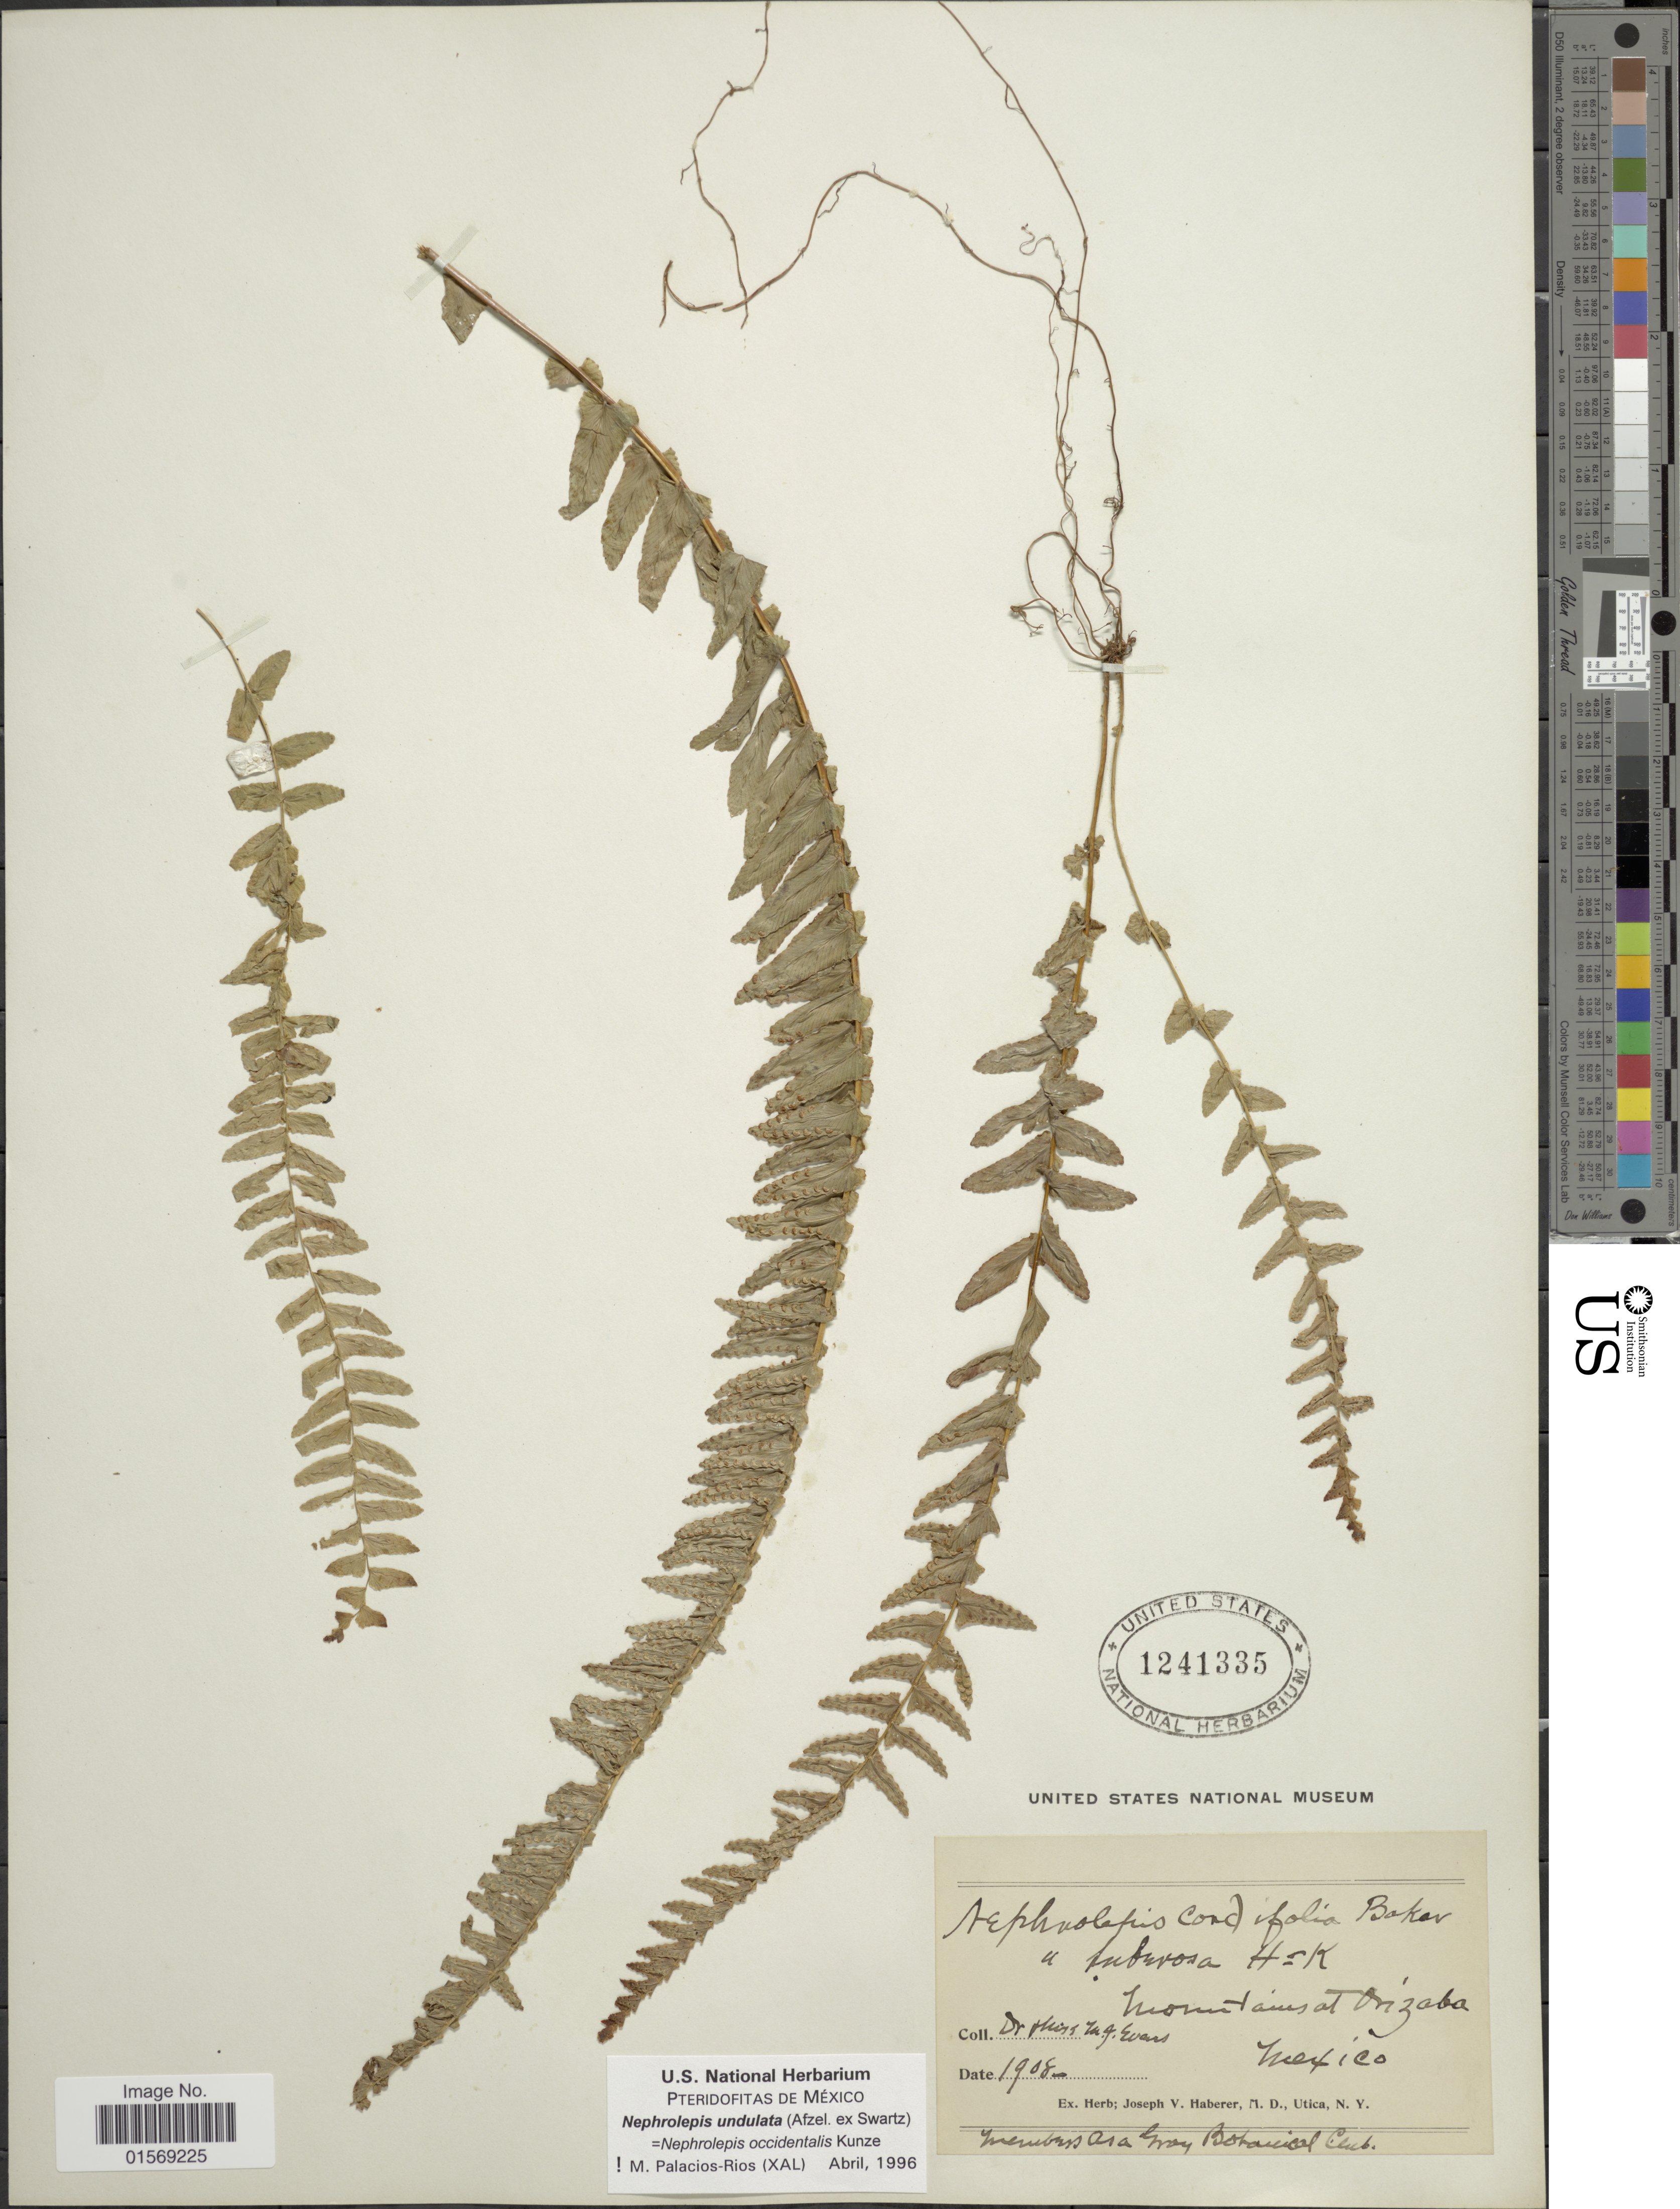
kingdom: Plantae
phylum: Tracheophyta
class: Polypodiopsida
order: Polypodiales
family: Nephrolepidaceae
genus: Nephrolepis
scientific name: Nephrolepis undulata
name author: J. Sm.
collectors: W. Evans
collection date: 1908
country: Mexico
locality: Mountains at Orizaba. Mexico.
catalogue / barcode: US 1241335